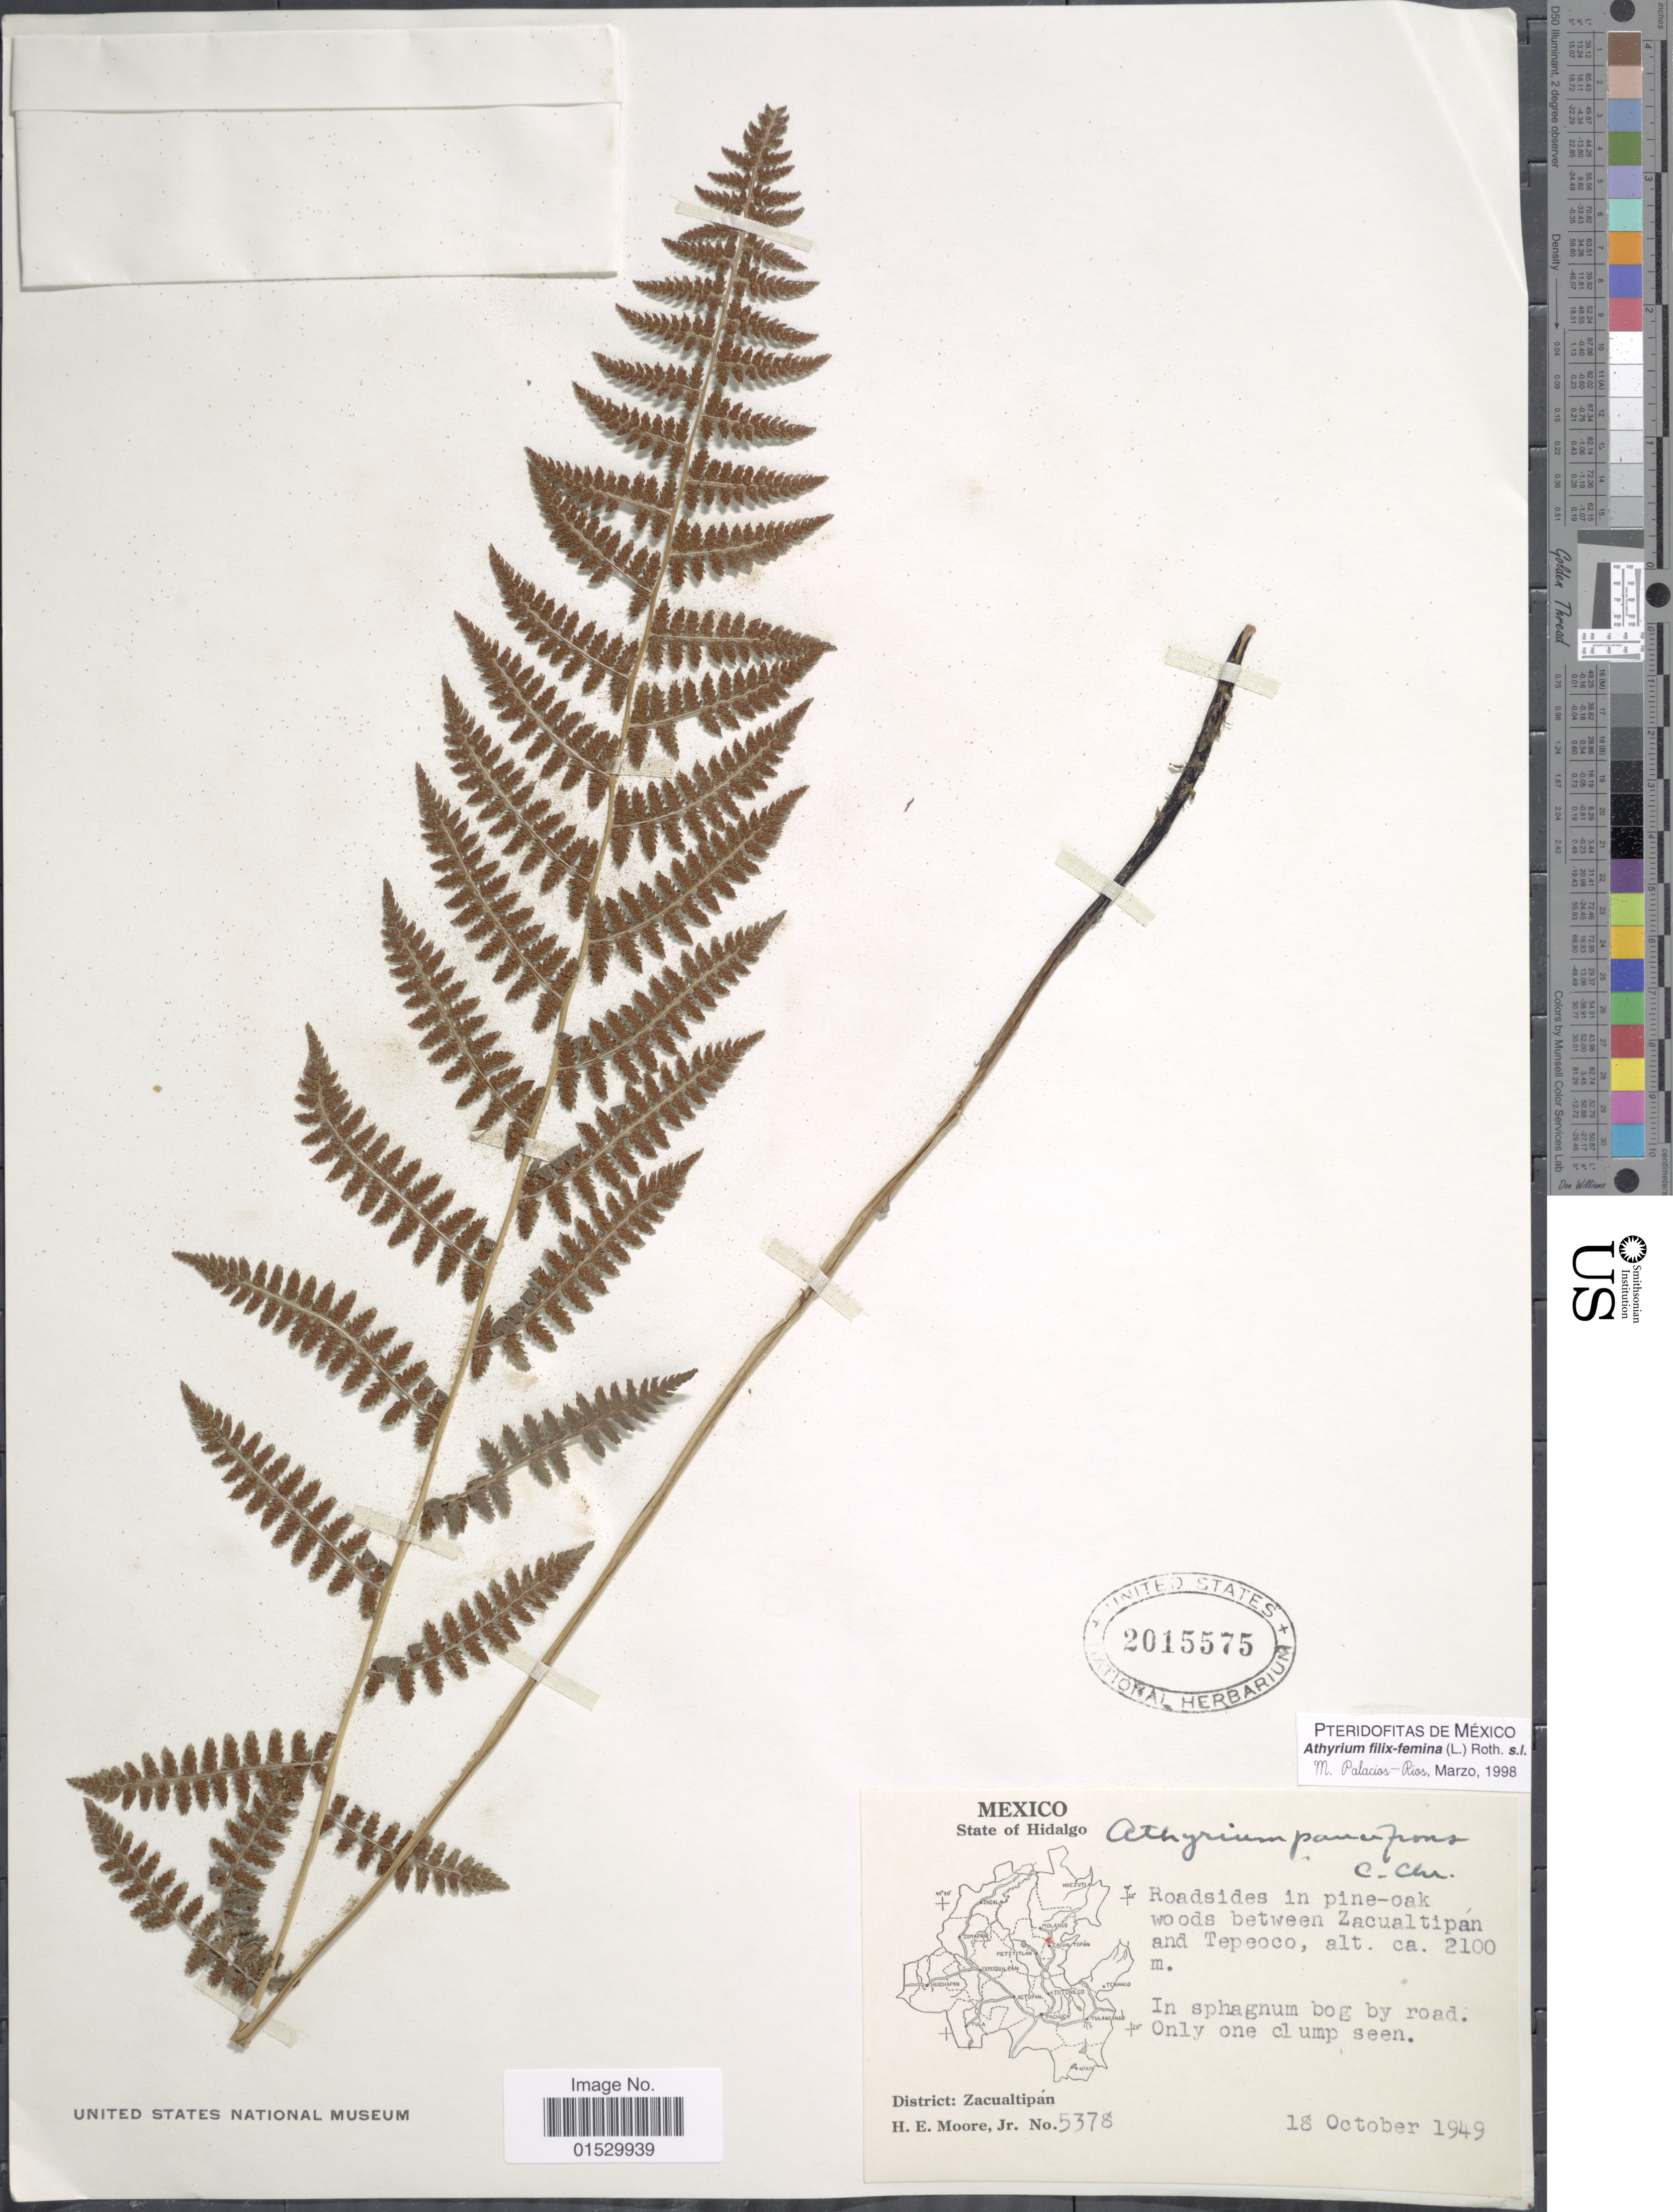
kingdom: Plantae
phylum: Tracheophyta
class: Polypodiopsida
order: Polypodiales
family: Athyriaceae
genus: Athyrium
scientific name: Athyrium bourgeaui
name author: E. Fourn.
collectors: H. Moore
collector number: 5378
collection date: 1949-10-18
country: Mexico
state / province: Hidalgo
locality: Roadsides in pine -oak woods between Zacualtipan and Tepeoco, in sphagnum bog by road, only clump seen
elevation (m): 2100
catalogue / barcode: US 2015575